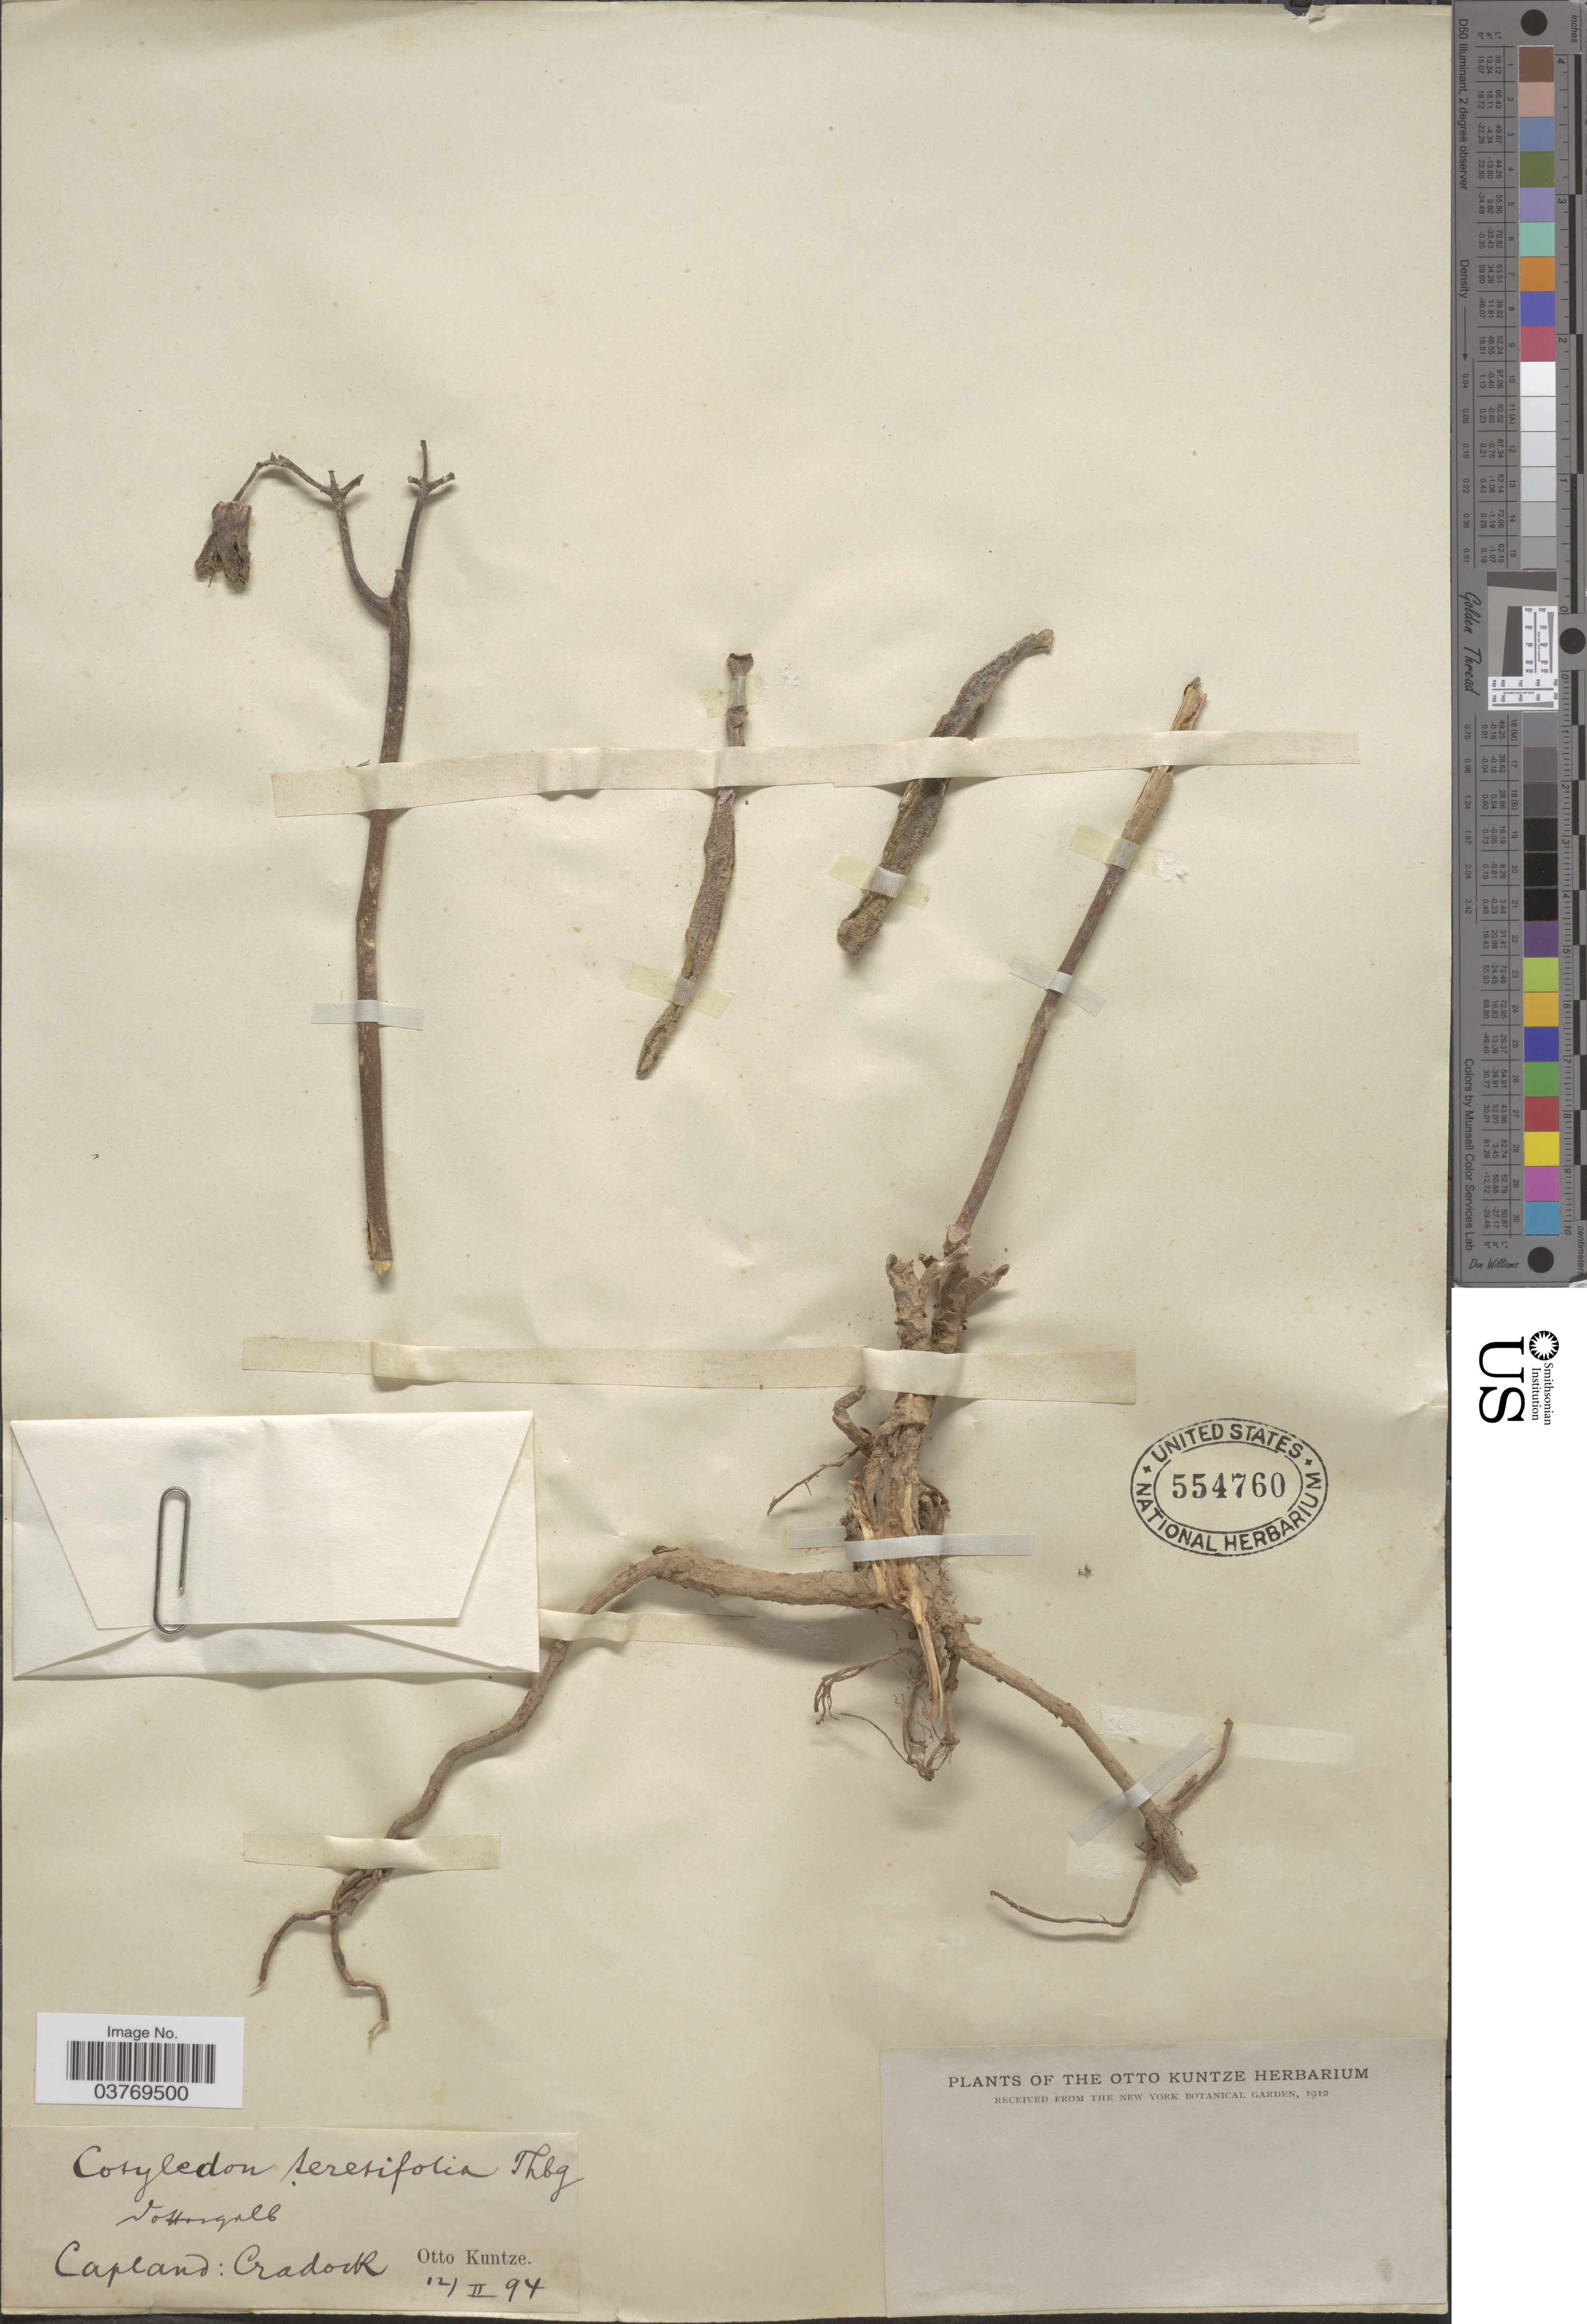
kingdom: Plantae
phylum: Tracheophyta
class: Magnoliopsida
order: Saxifragales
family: Crassulaceae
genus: Cotyledon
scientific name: Cotyledon teretifolia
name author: Thunb.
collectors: C.E.O. Kuntze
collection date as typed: Transcribed d/m/y: 12/2/94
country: South Africa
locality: Capland: Cradock.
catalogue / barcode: US 554760